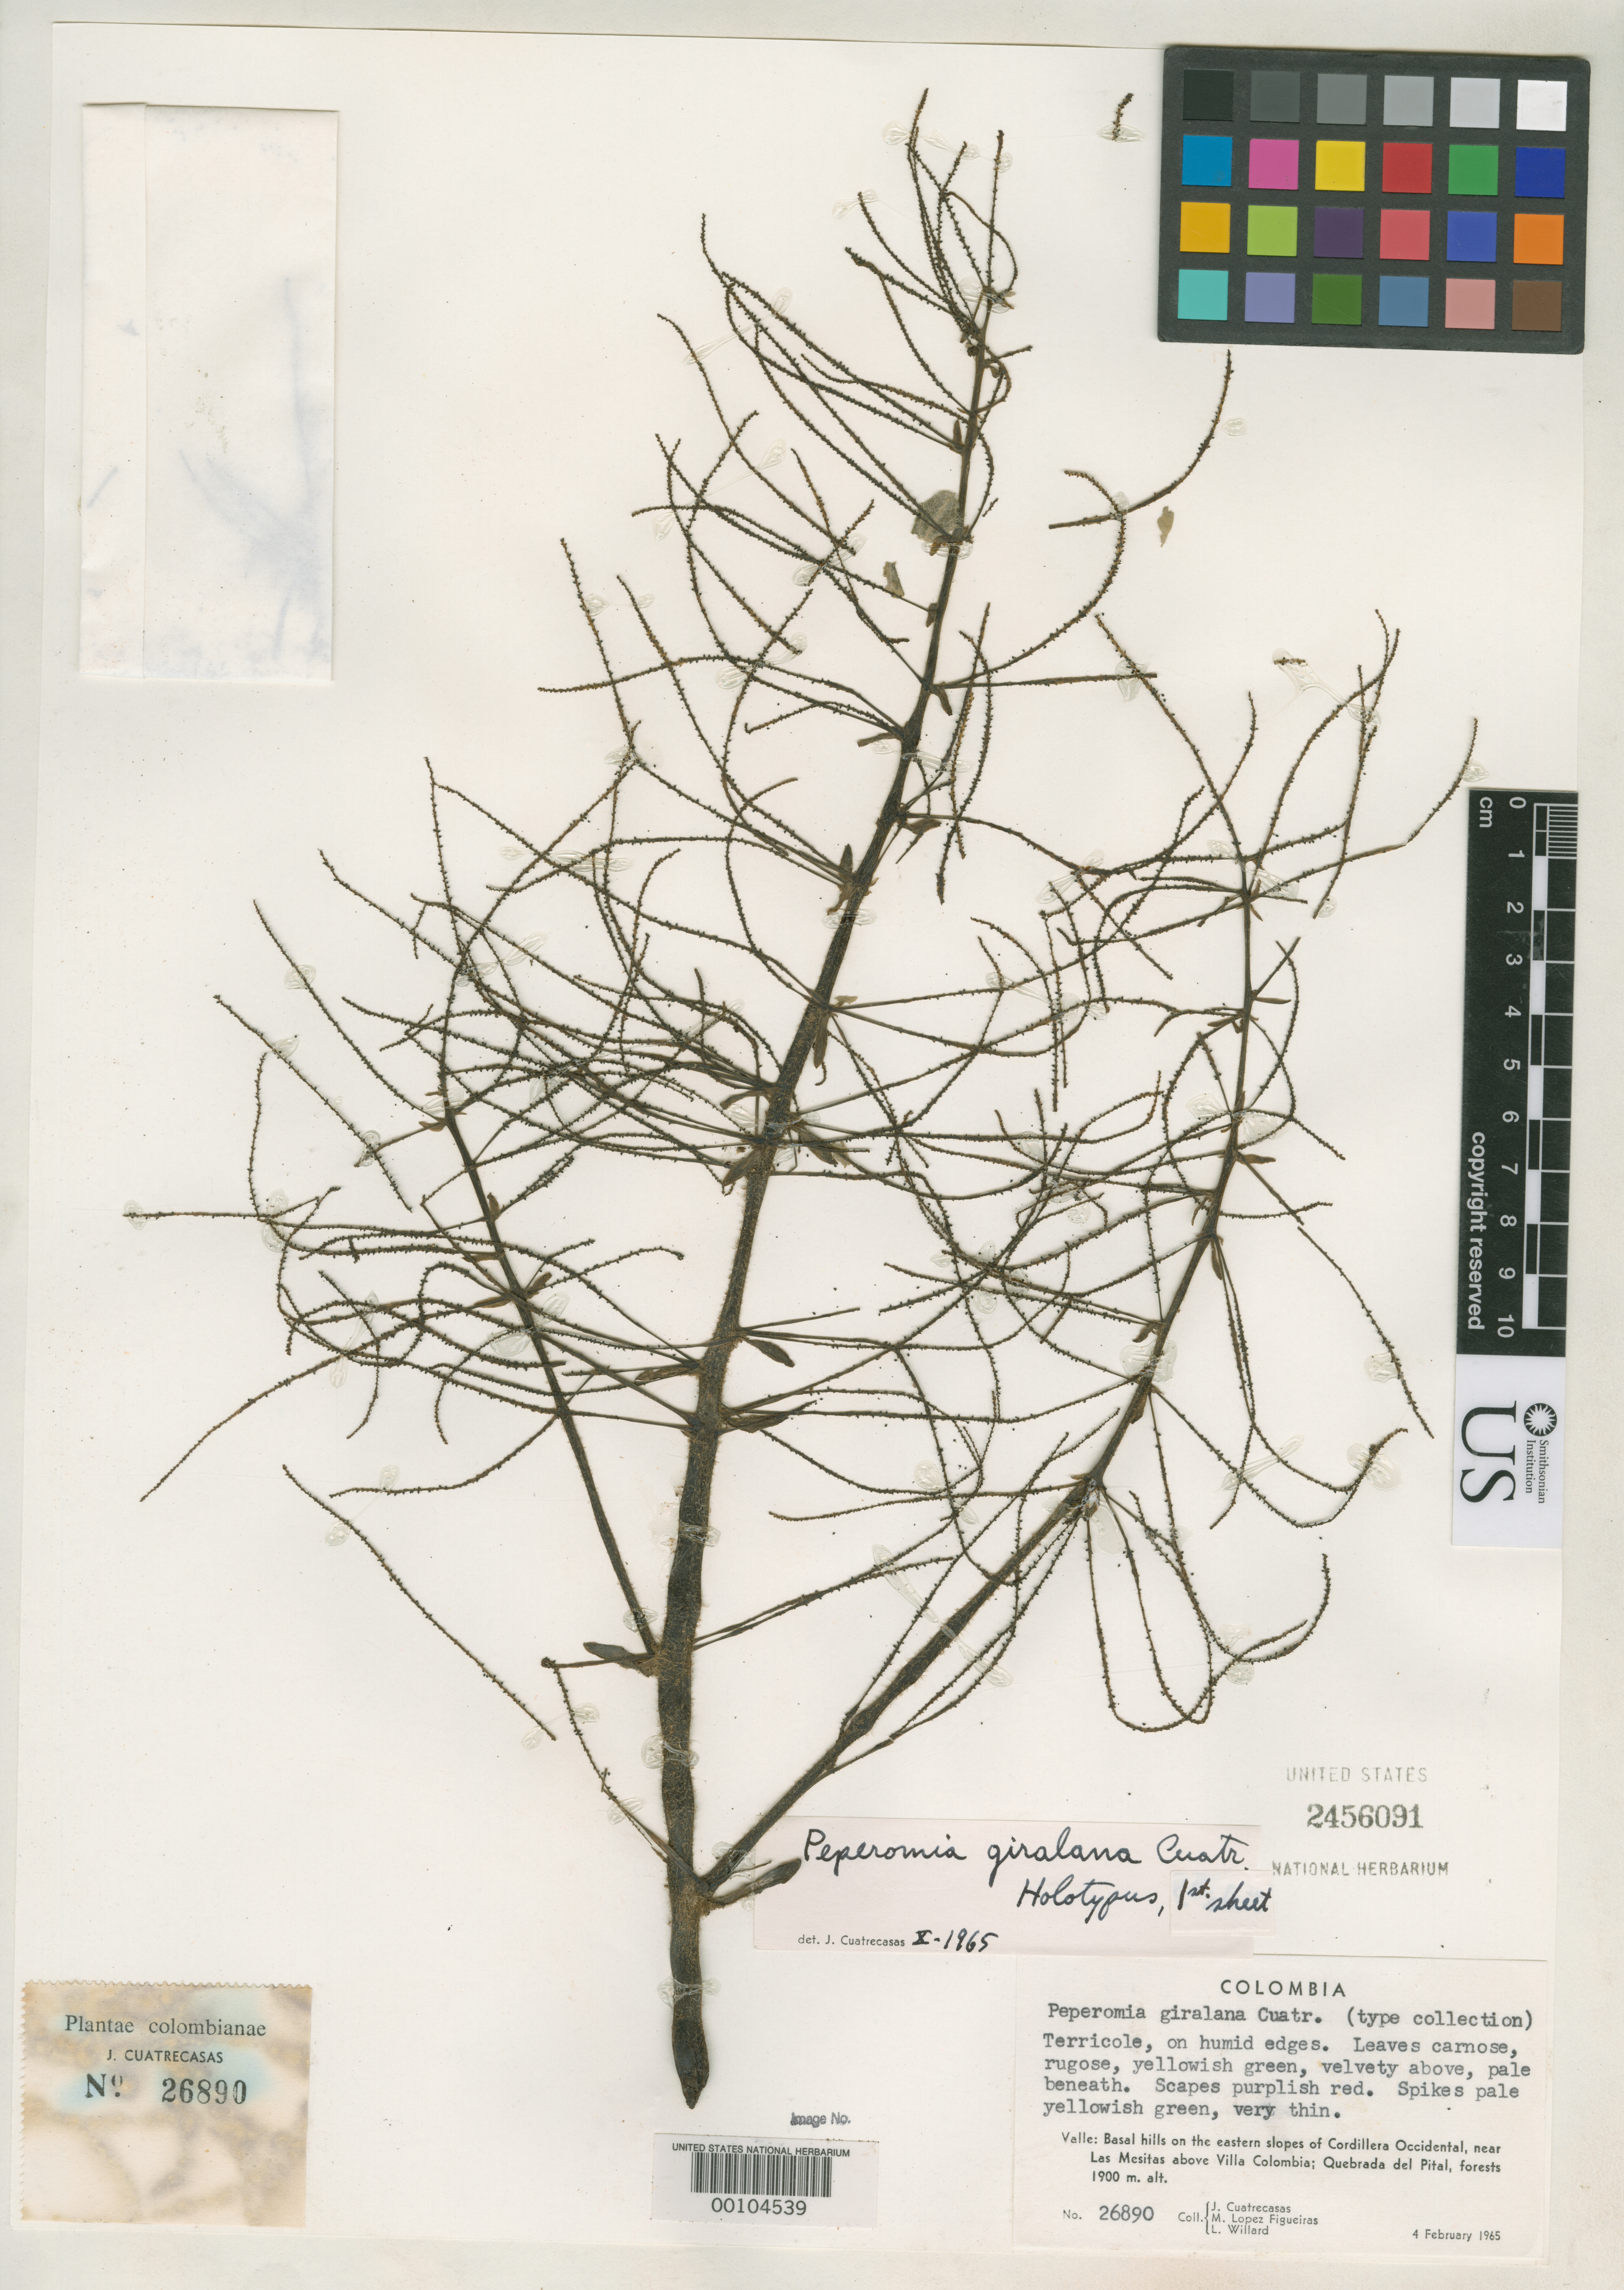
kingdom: Plantae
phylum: Tracheophyta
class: Magnoliopsida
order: Piperales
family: Piperaceae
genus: Peperomia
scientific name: Peperomia giralana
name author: Cuatrec.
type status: Holotype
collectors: J. Cuatrecasas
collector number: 26890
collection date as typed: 04 Feb 1965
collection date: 1965-02-04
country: Colombia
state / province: Valle del Cauca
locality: Quebrada de Pital, near las Mesitas above Villa Colombia.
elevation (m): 1900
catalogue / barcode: US 2456091